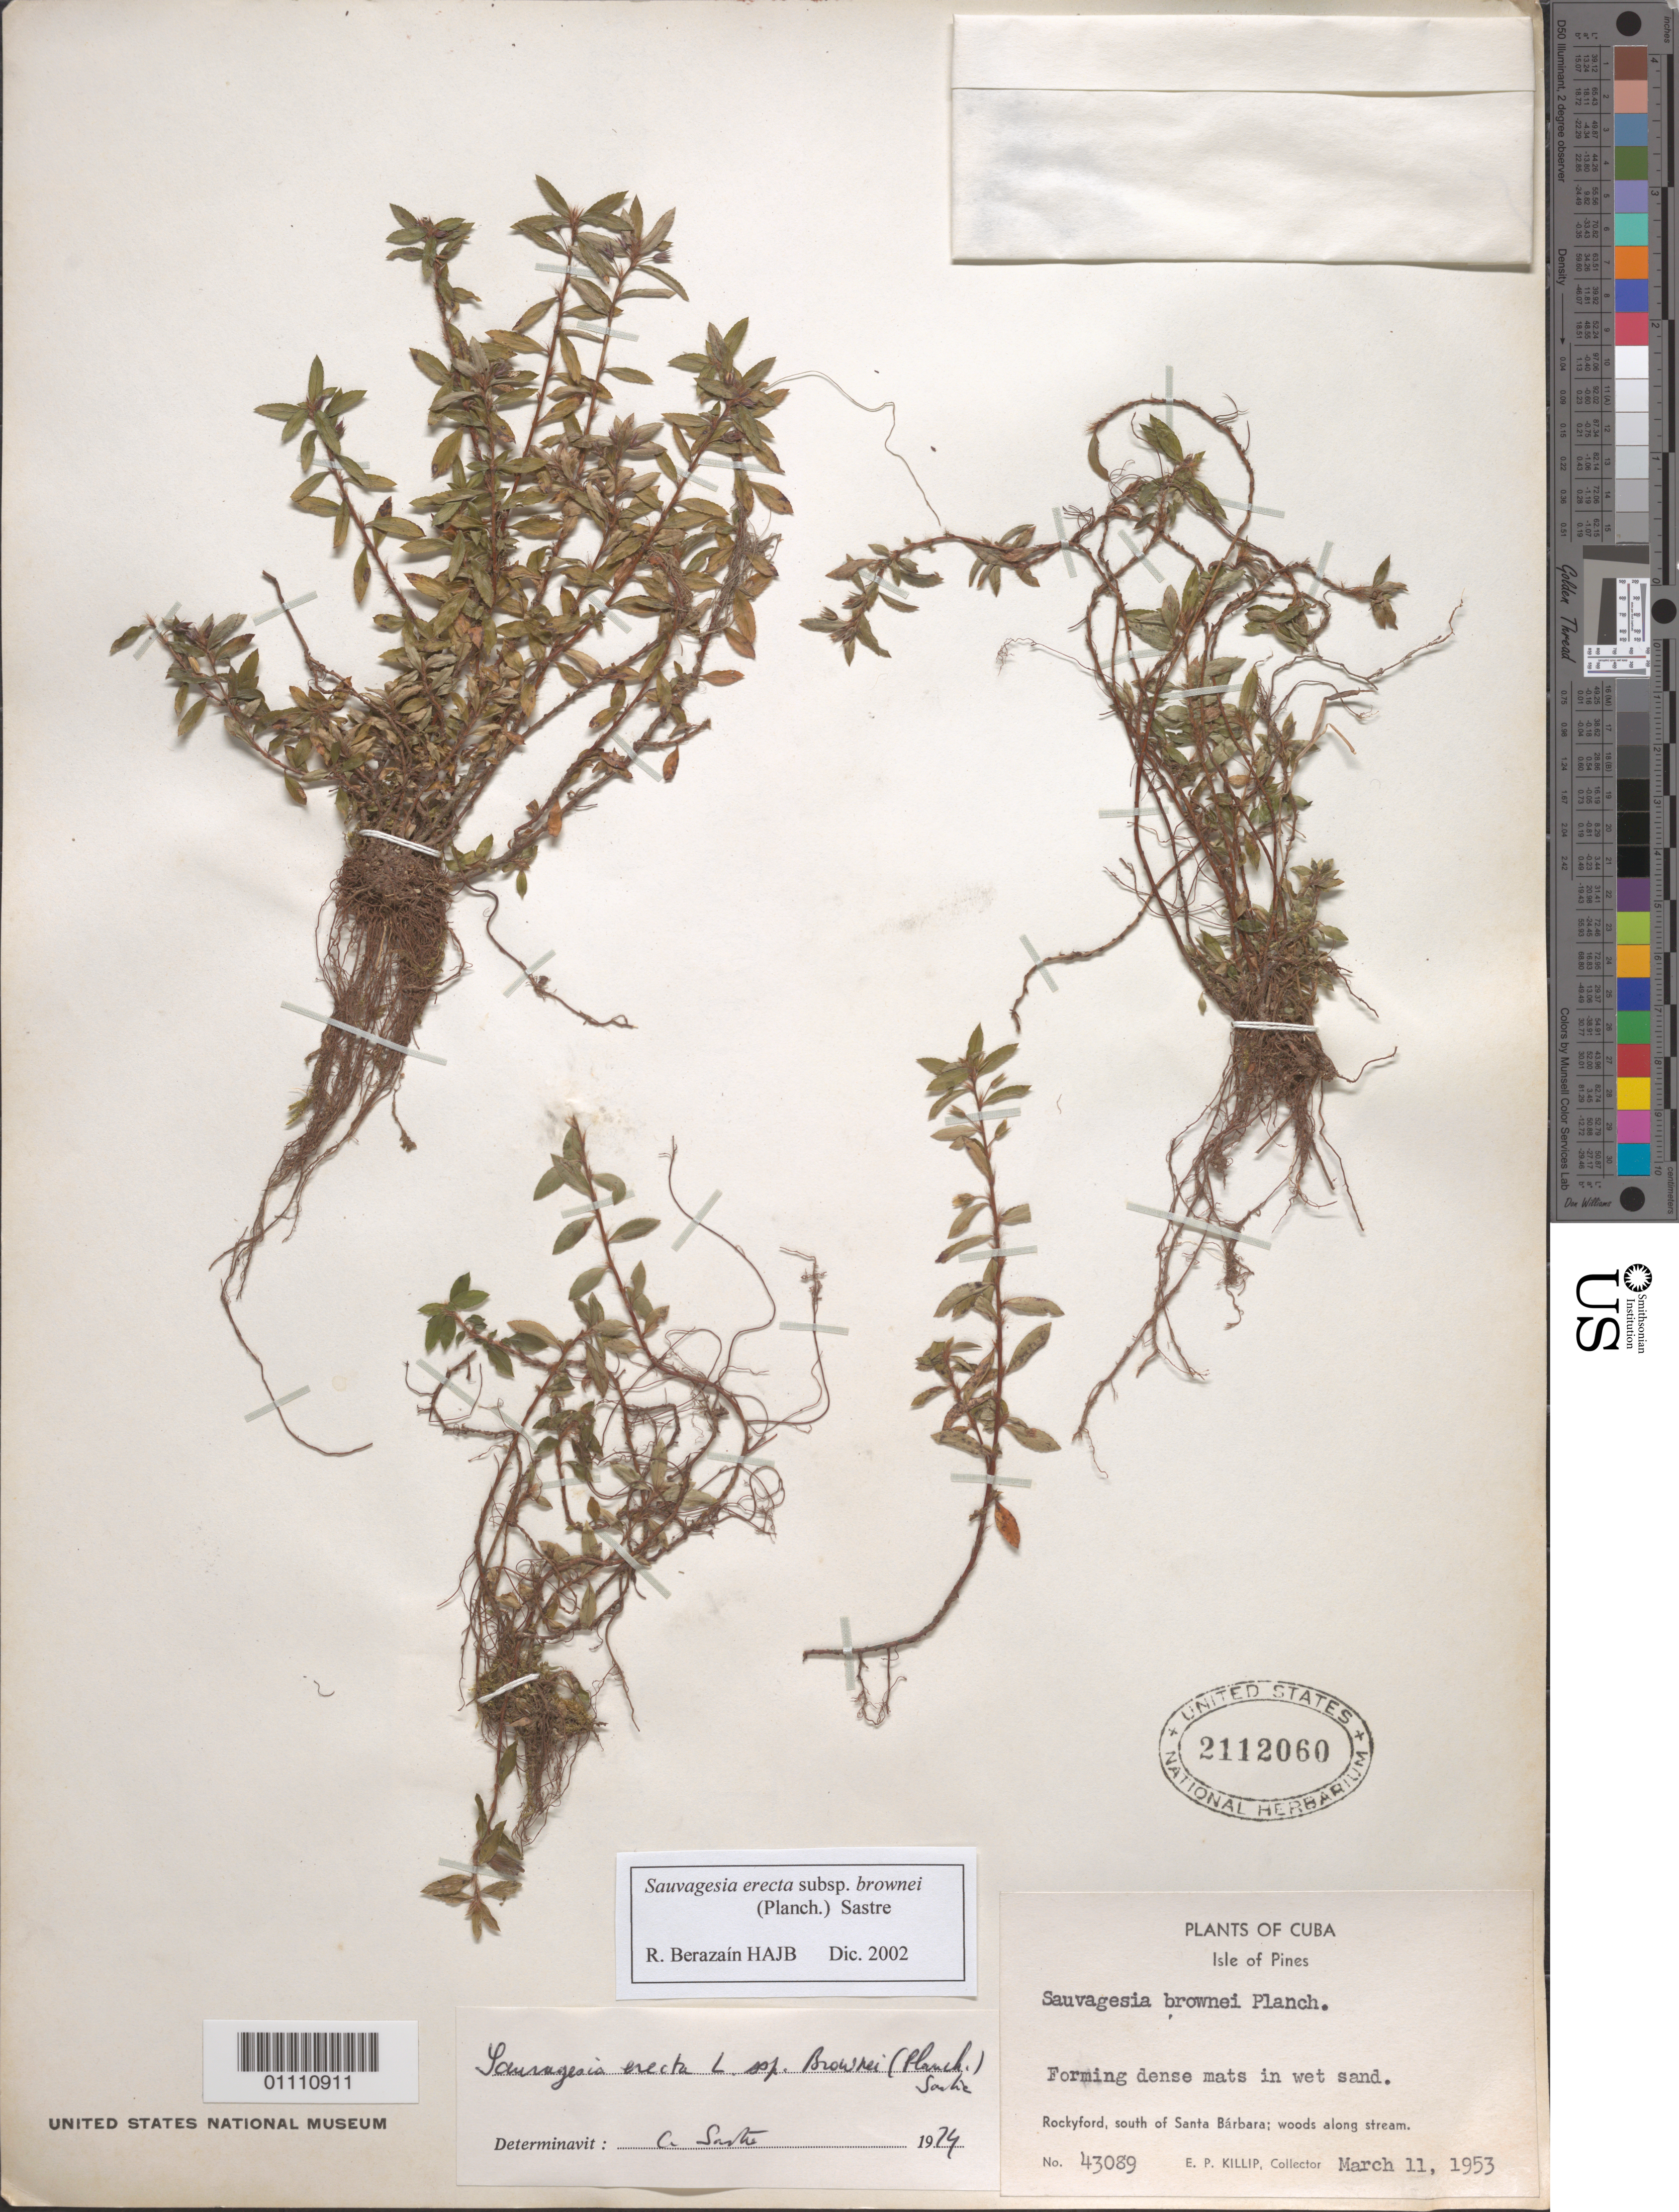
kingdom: Plantae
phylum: Tracheophyta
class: Magnoliopsida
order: Malpighiales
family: Ochnaceae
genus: Sauvagesia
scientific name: Sauvagesia erecta subsp. brownei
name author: (Planch.) Sastre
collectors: E. P. Killip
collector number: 43089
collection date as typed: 11 Mar 1953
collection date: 1953-03-11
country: Cuba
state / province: Isla de La Juventud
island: Isla de la Juventud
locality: Isle of Pines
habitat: Rockyford, south of Santa Barbara, woods along stream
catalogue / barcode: US 2112060